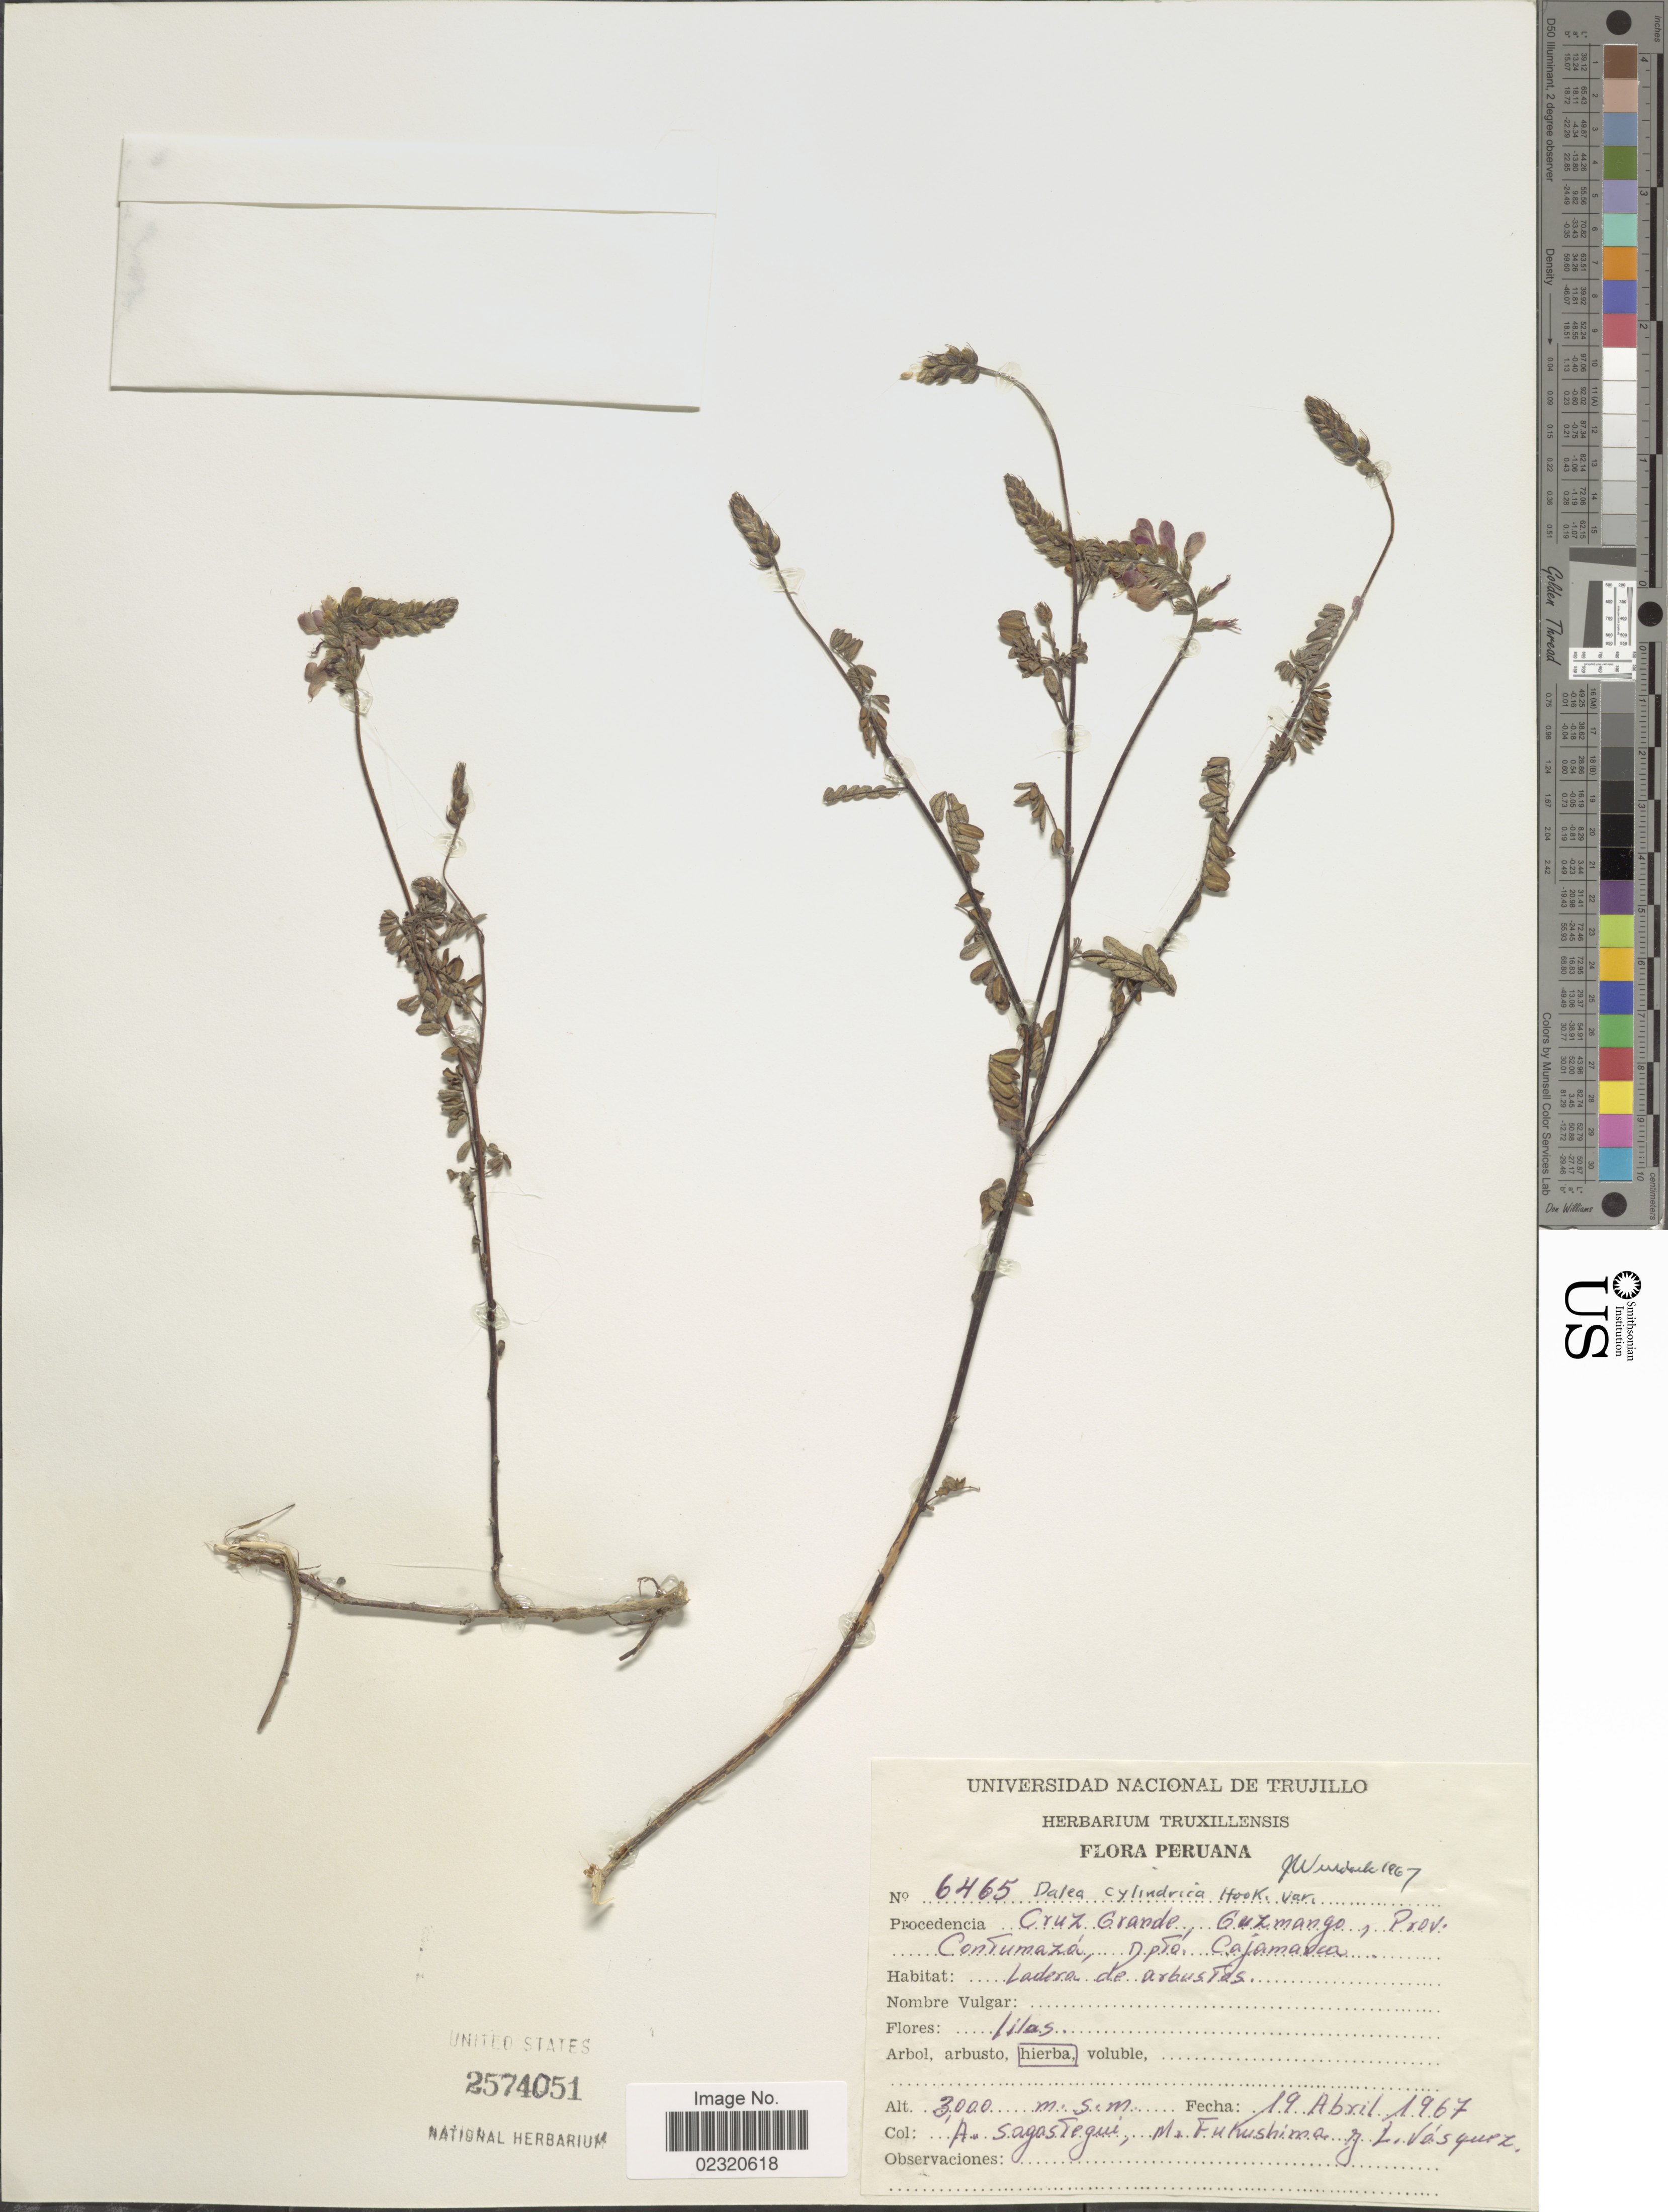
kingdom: Plantae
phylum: Tracheophyta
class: Magnoliopsida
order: Fabales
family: Fabaceae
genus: Dalea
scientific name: Dalea cylindrica var. cylindrica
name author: Hook.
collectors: A. Sagástequi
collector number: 6465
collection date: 1967-04-19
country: Peru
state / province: Cajamarca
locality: Cruz Grande, Huzmango, Prov. Contumaza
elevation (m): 3000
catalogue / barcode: US 2574051